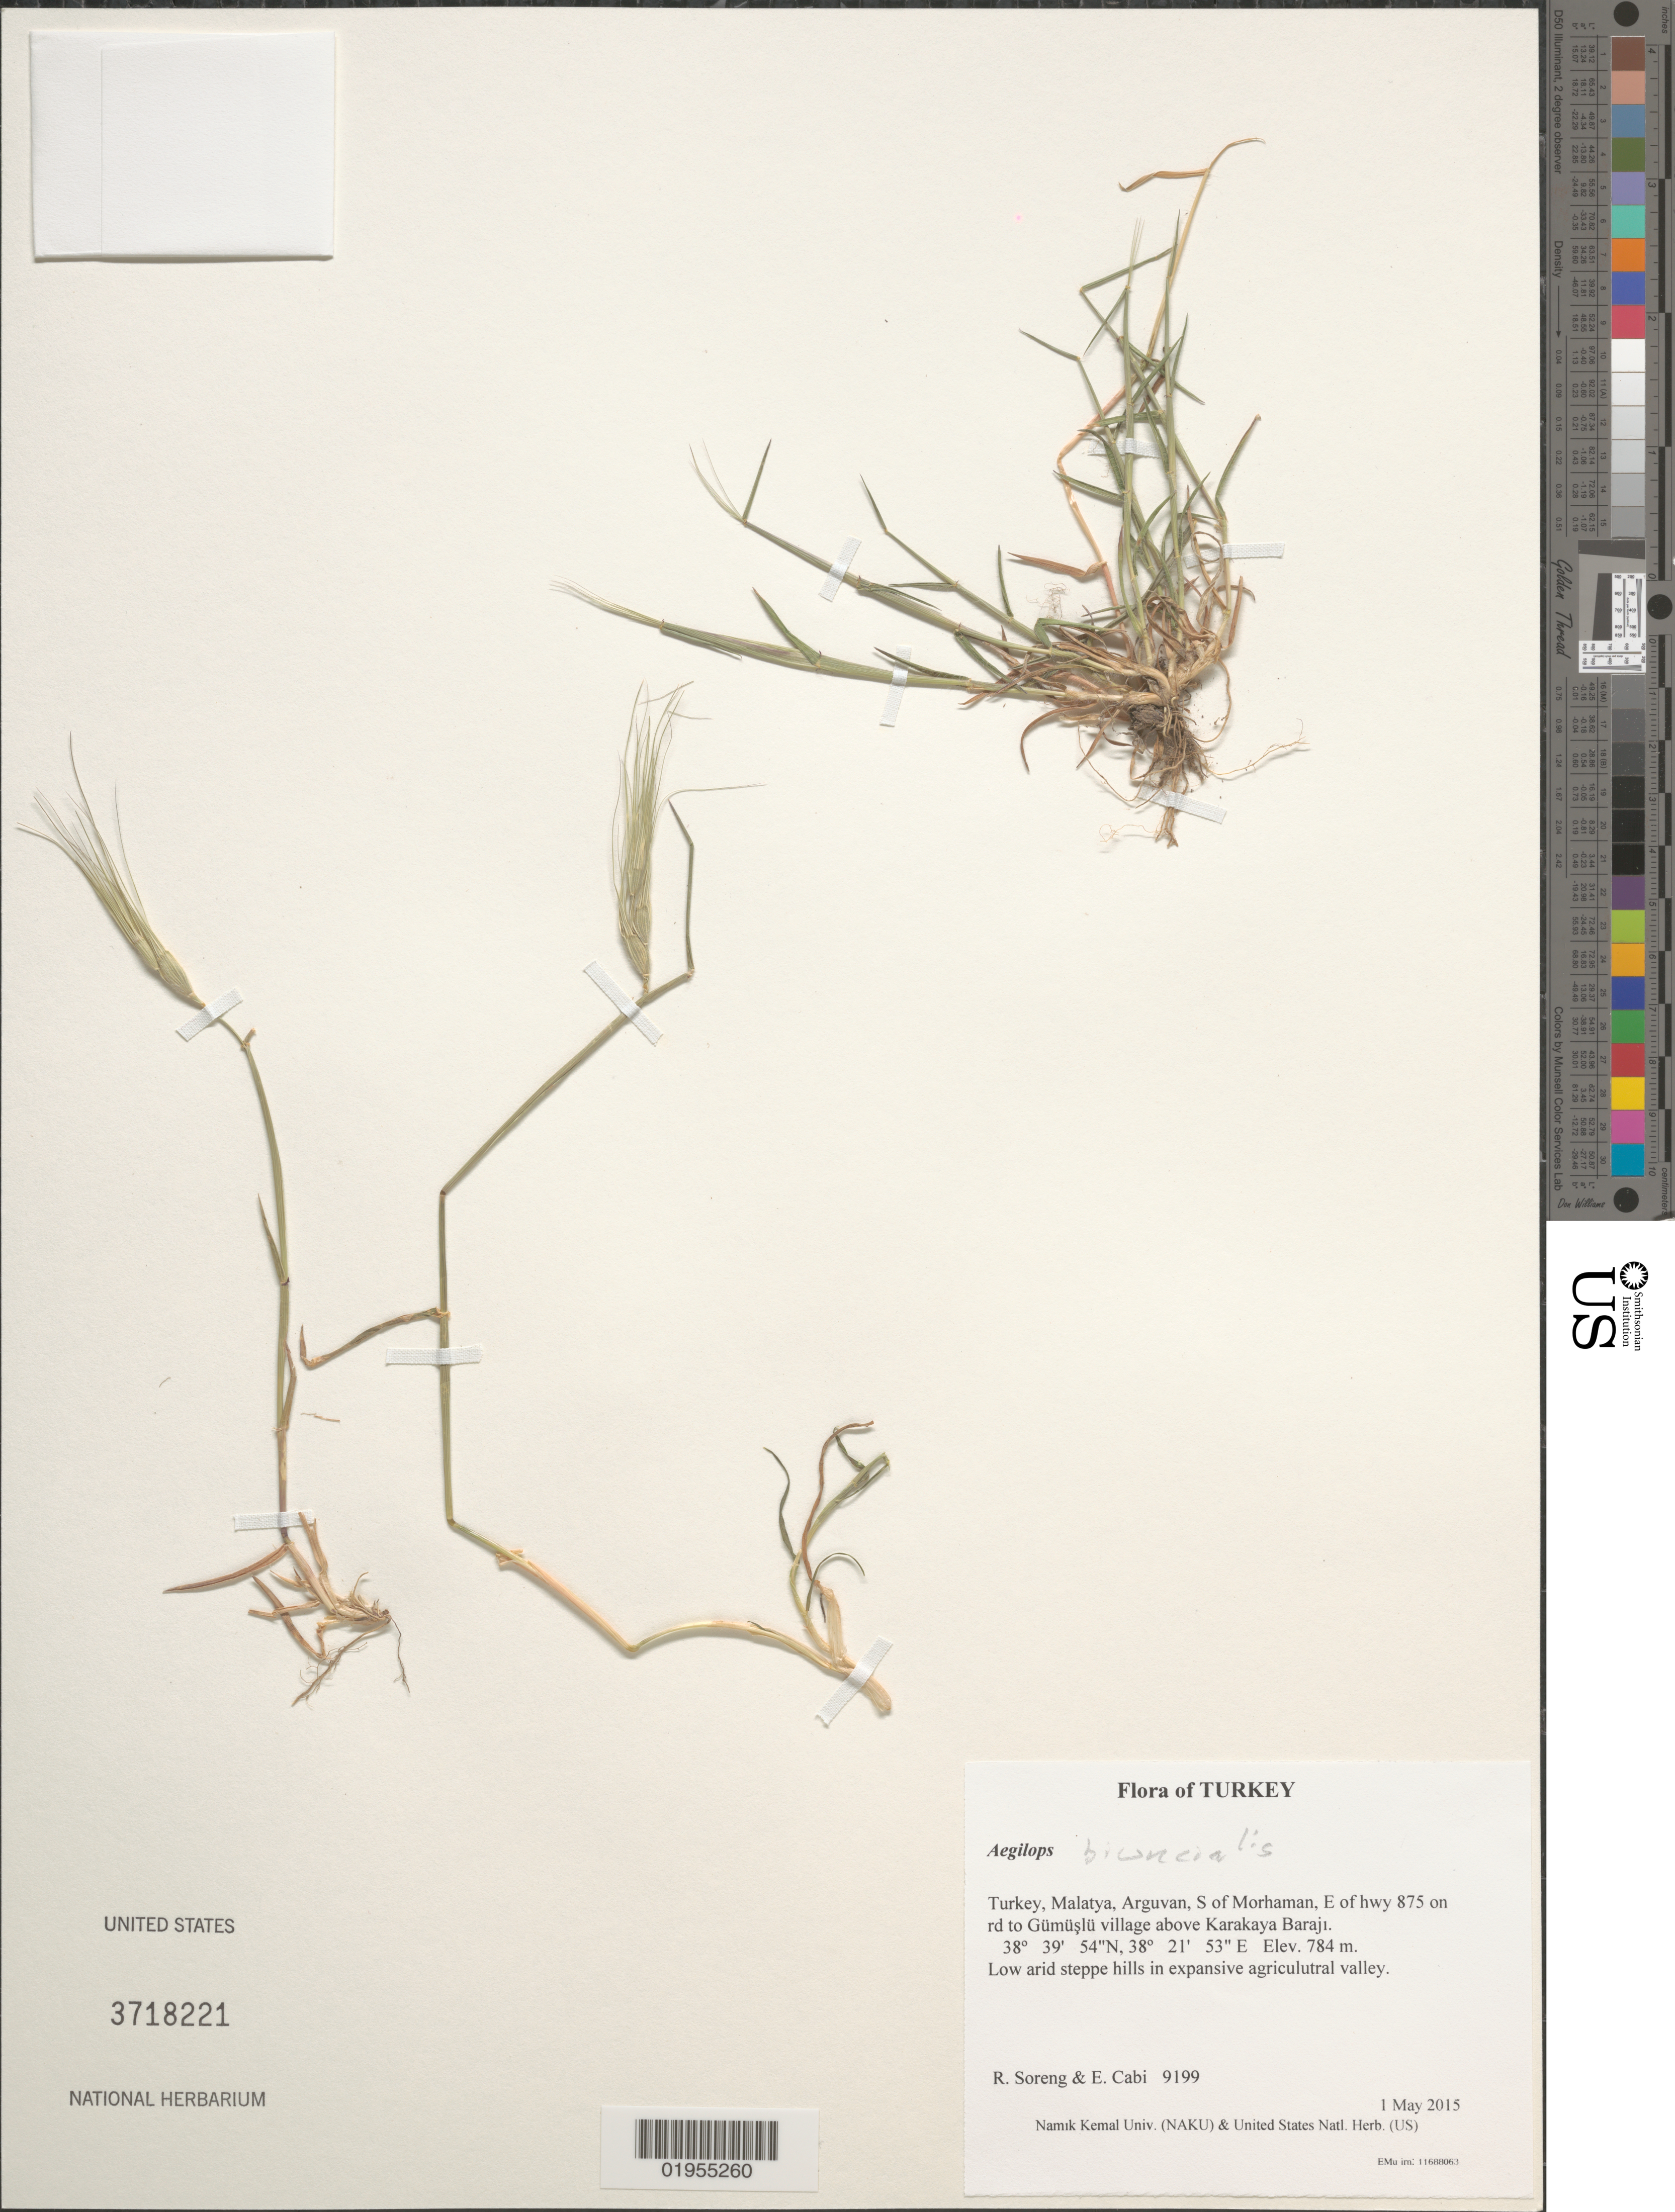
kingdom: Plantae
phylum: Tracheophyta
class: Liliopsida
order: Poales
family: Poaceae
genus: Aegilops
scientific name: Aegilops biuncialis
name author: Vis.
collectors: R. J. Soreng & E. Cabi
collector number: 9199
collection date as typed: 2015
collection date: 2015-05-01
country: Turkey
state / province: Malatya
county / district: Arguvan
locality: S of Morhaman, E of hwy 875 on rd to village above Karakaya Baraji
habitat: Low arid steppe hills in expansive agriculutral valley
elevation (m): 784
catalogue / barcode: US 3718221